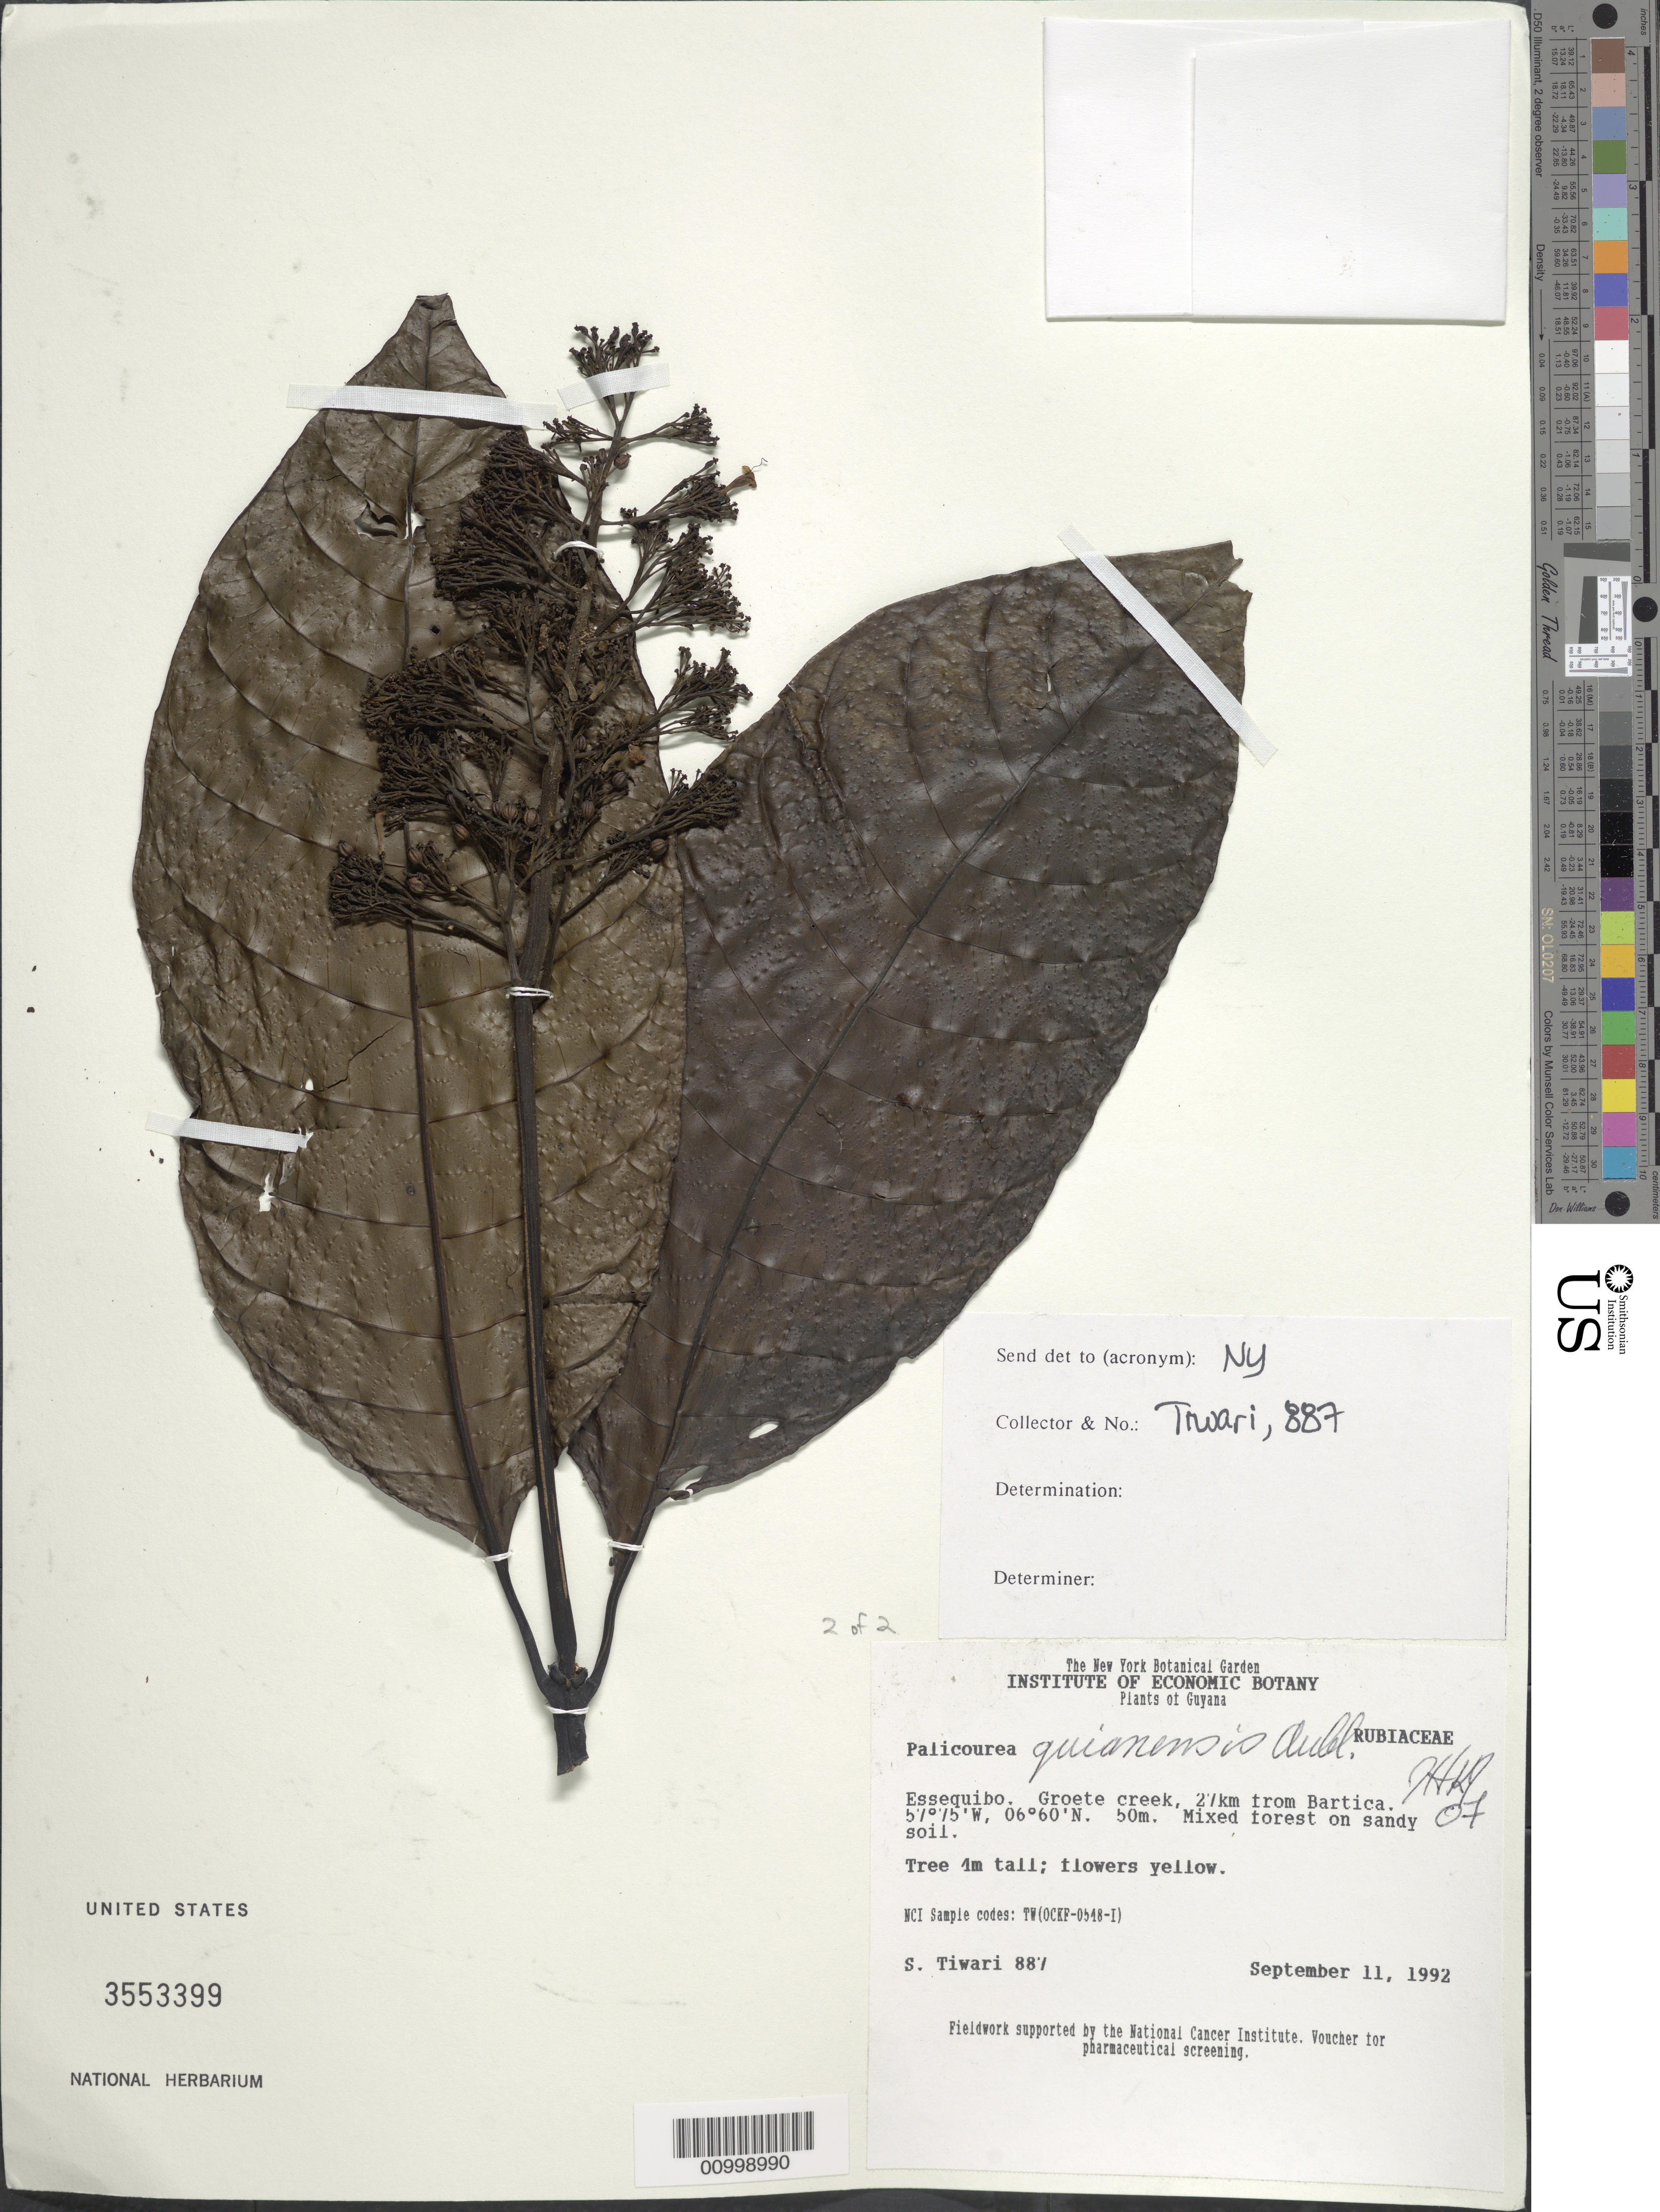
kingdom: Plantae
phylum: Tracheophyta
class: Magnoliopsida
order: Gentianales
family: Rubiaceae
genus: Palicourea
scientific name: Palicourea guianensis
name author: Aubl.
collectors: S. Tiwari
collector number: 887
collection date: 1992-09-11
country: Guyana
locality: Essequibo, Groete creek, 27km from Bartica.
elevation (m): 50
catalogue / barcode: US 3553399